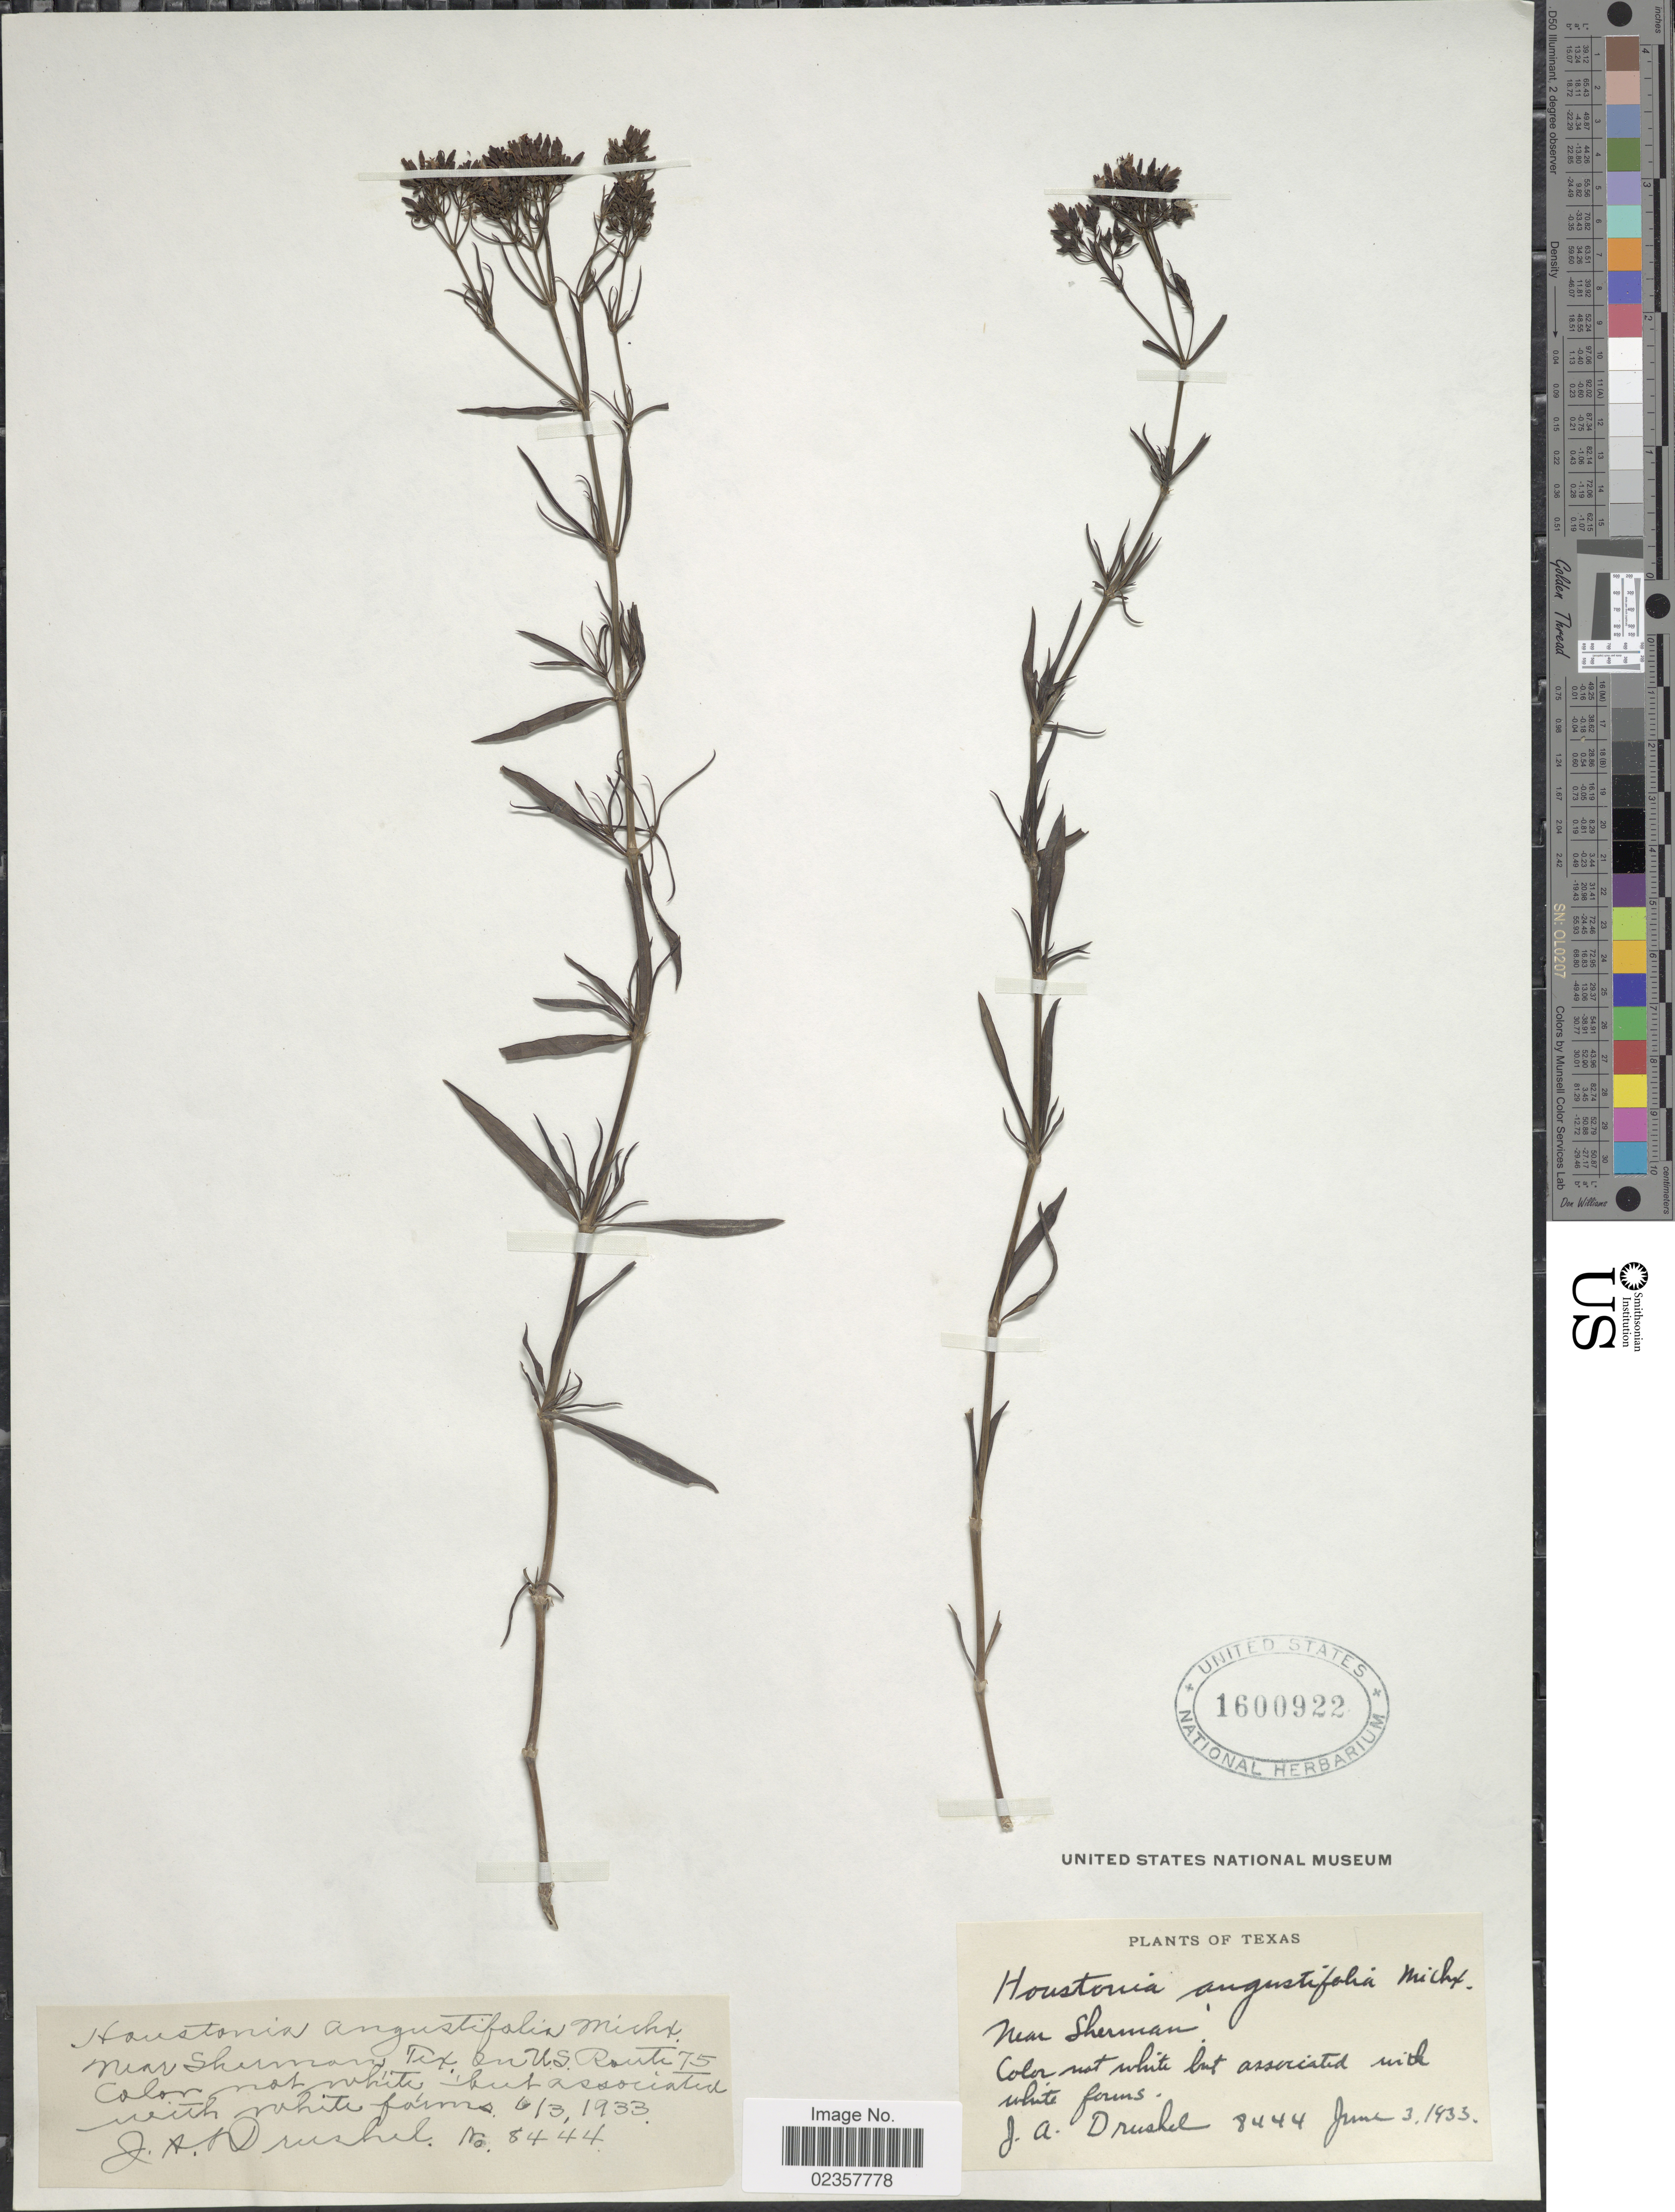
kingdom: Plantae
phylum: Tracheophyta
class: Magnoliopsida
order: Gentianales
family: Rubiaceae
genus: Houstonia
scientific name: Houstonia nigricans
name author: (Lam.) Fernald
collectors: J. A. Drushel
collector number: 8444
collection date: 1933-06-03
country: United States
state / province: Texas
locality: Near Sherman, Tex.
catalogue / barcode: US 1600922